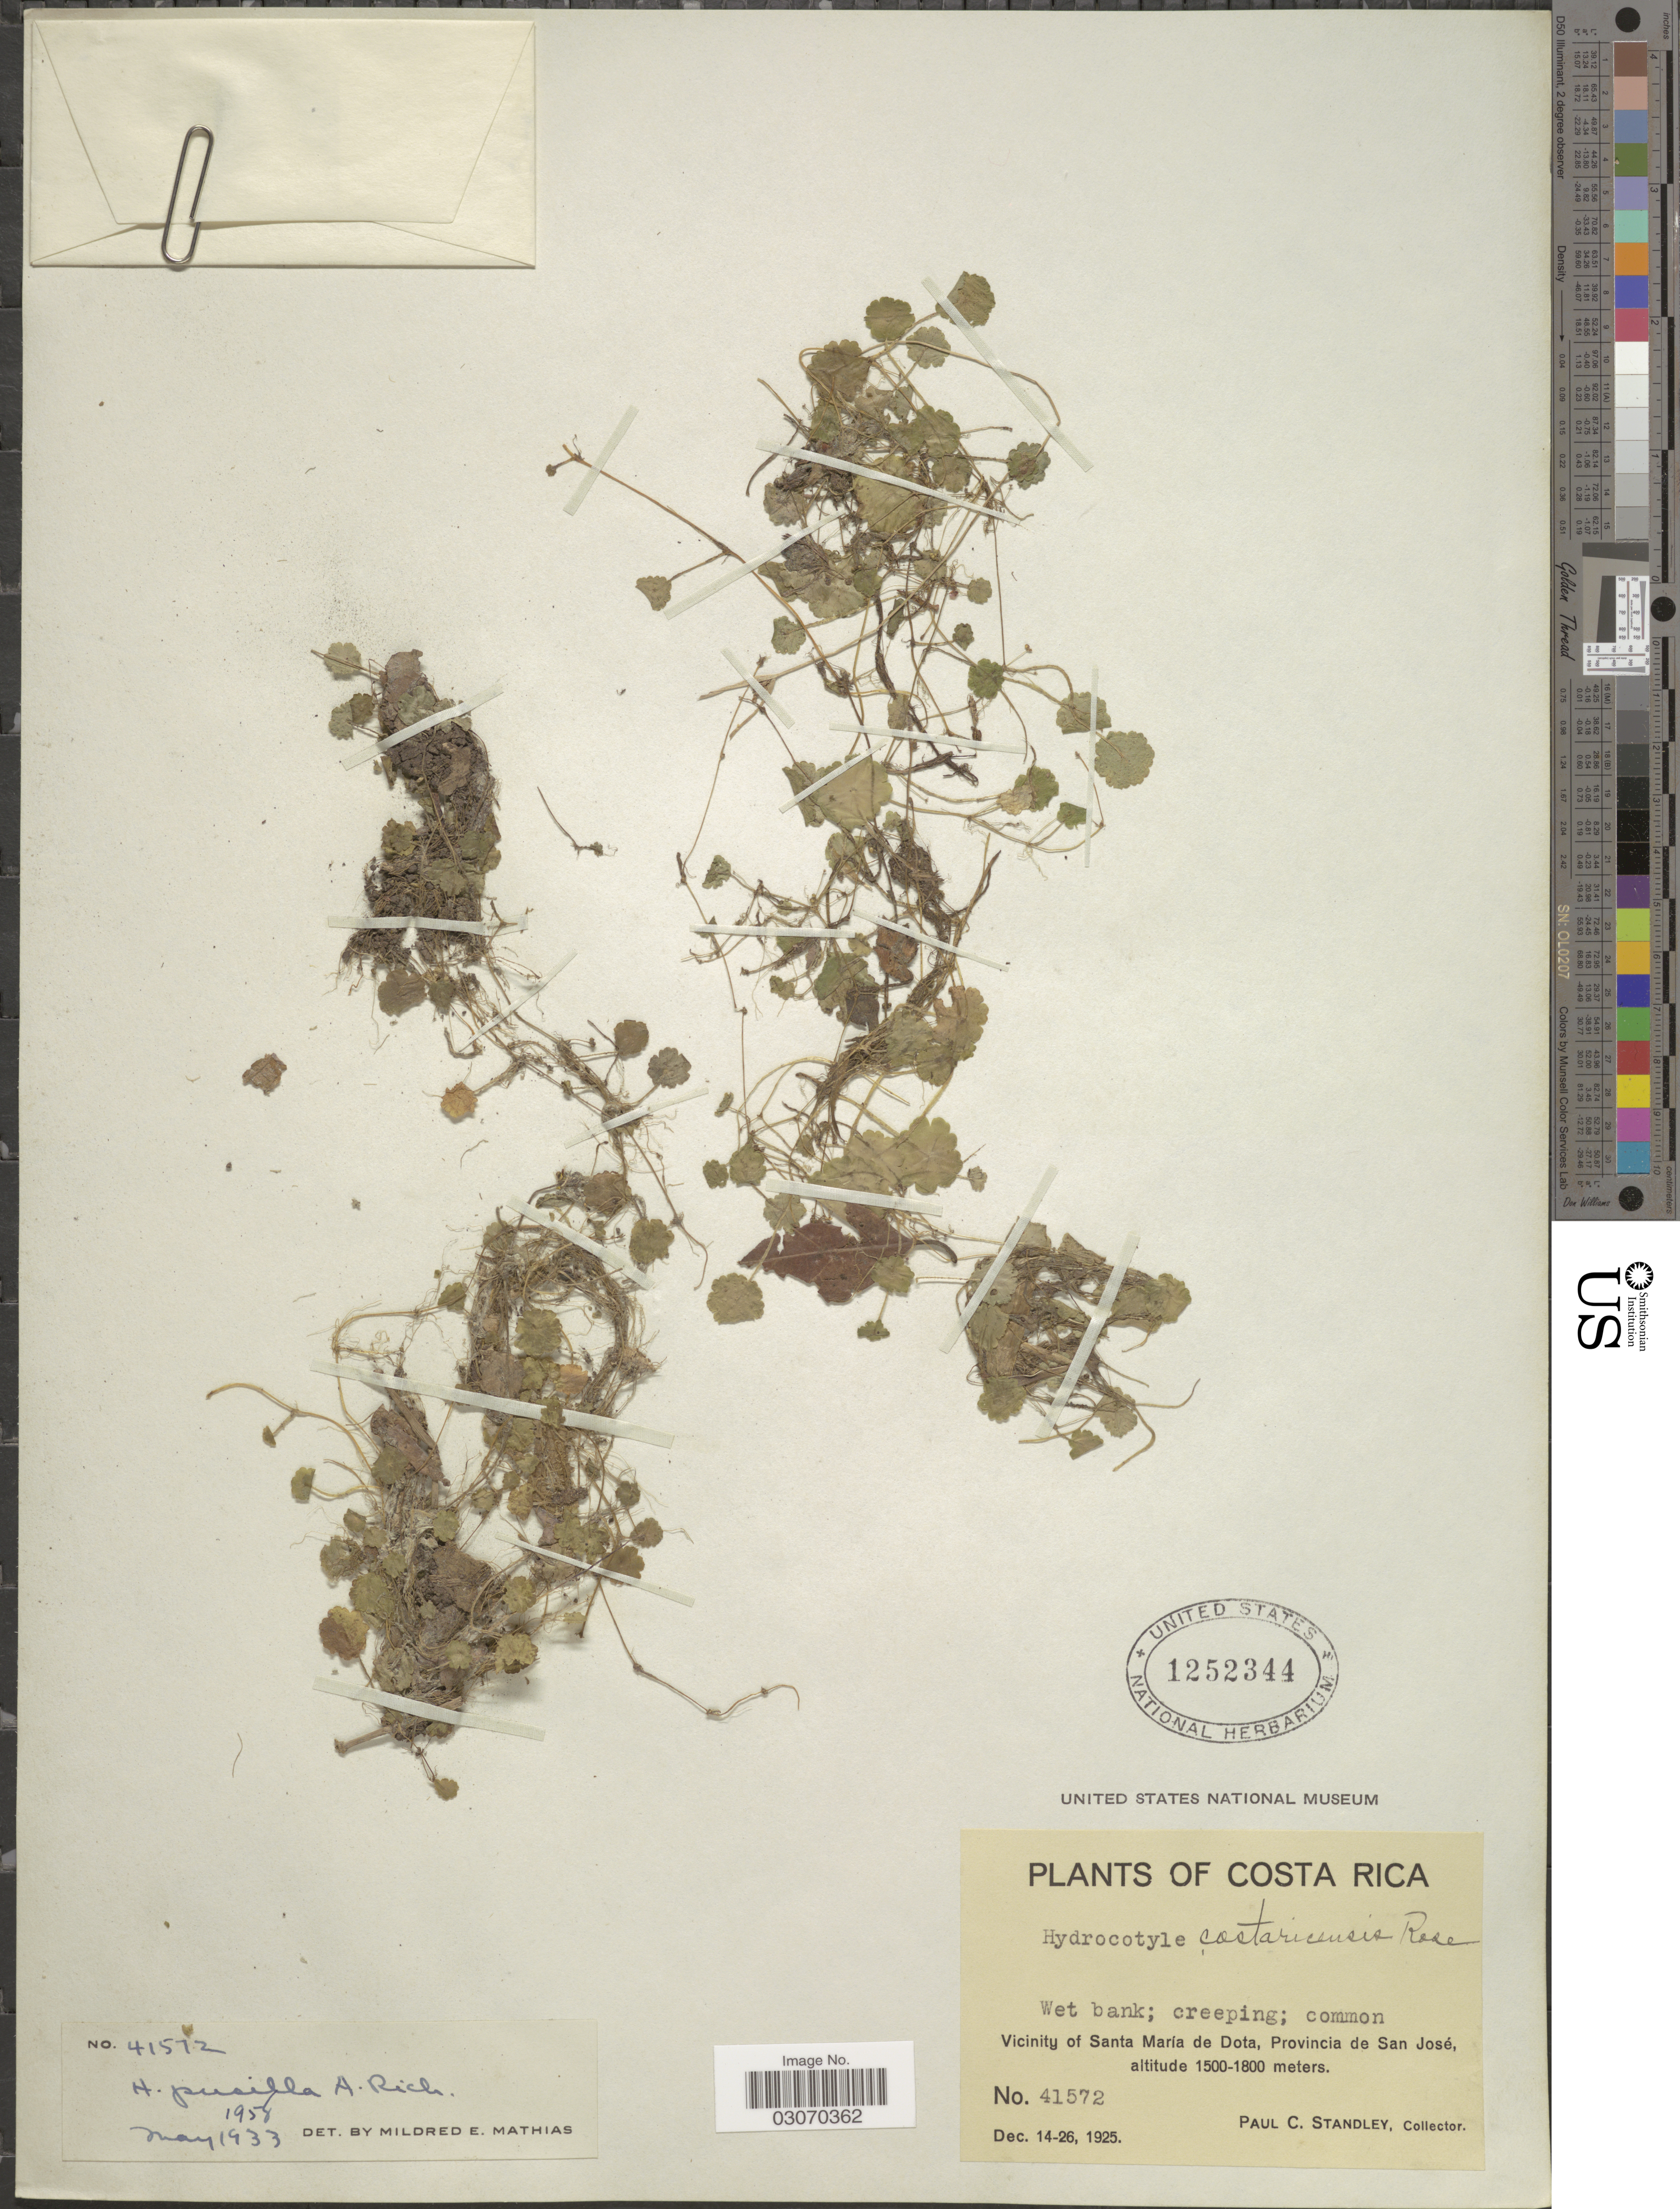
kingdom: Plantae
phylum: Tracheophyta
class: Magnoliopsida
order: Apiales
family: Araliaceae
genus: Hydrocotyle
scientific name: Hydrocotyle pusilla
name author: A. Rich.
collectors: P. C. Standley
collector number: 41572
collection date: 1925-12-14/1925-12-26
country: Costa Rica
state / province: San José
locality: Vicinity of Santa María de Dota, Provincia de San José.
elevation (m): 1500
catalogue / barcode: US 1252344